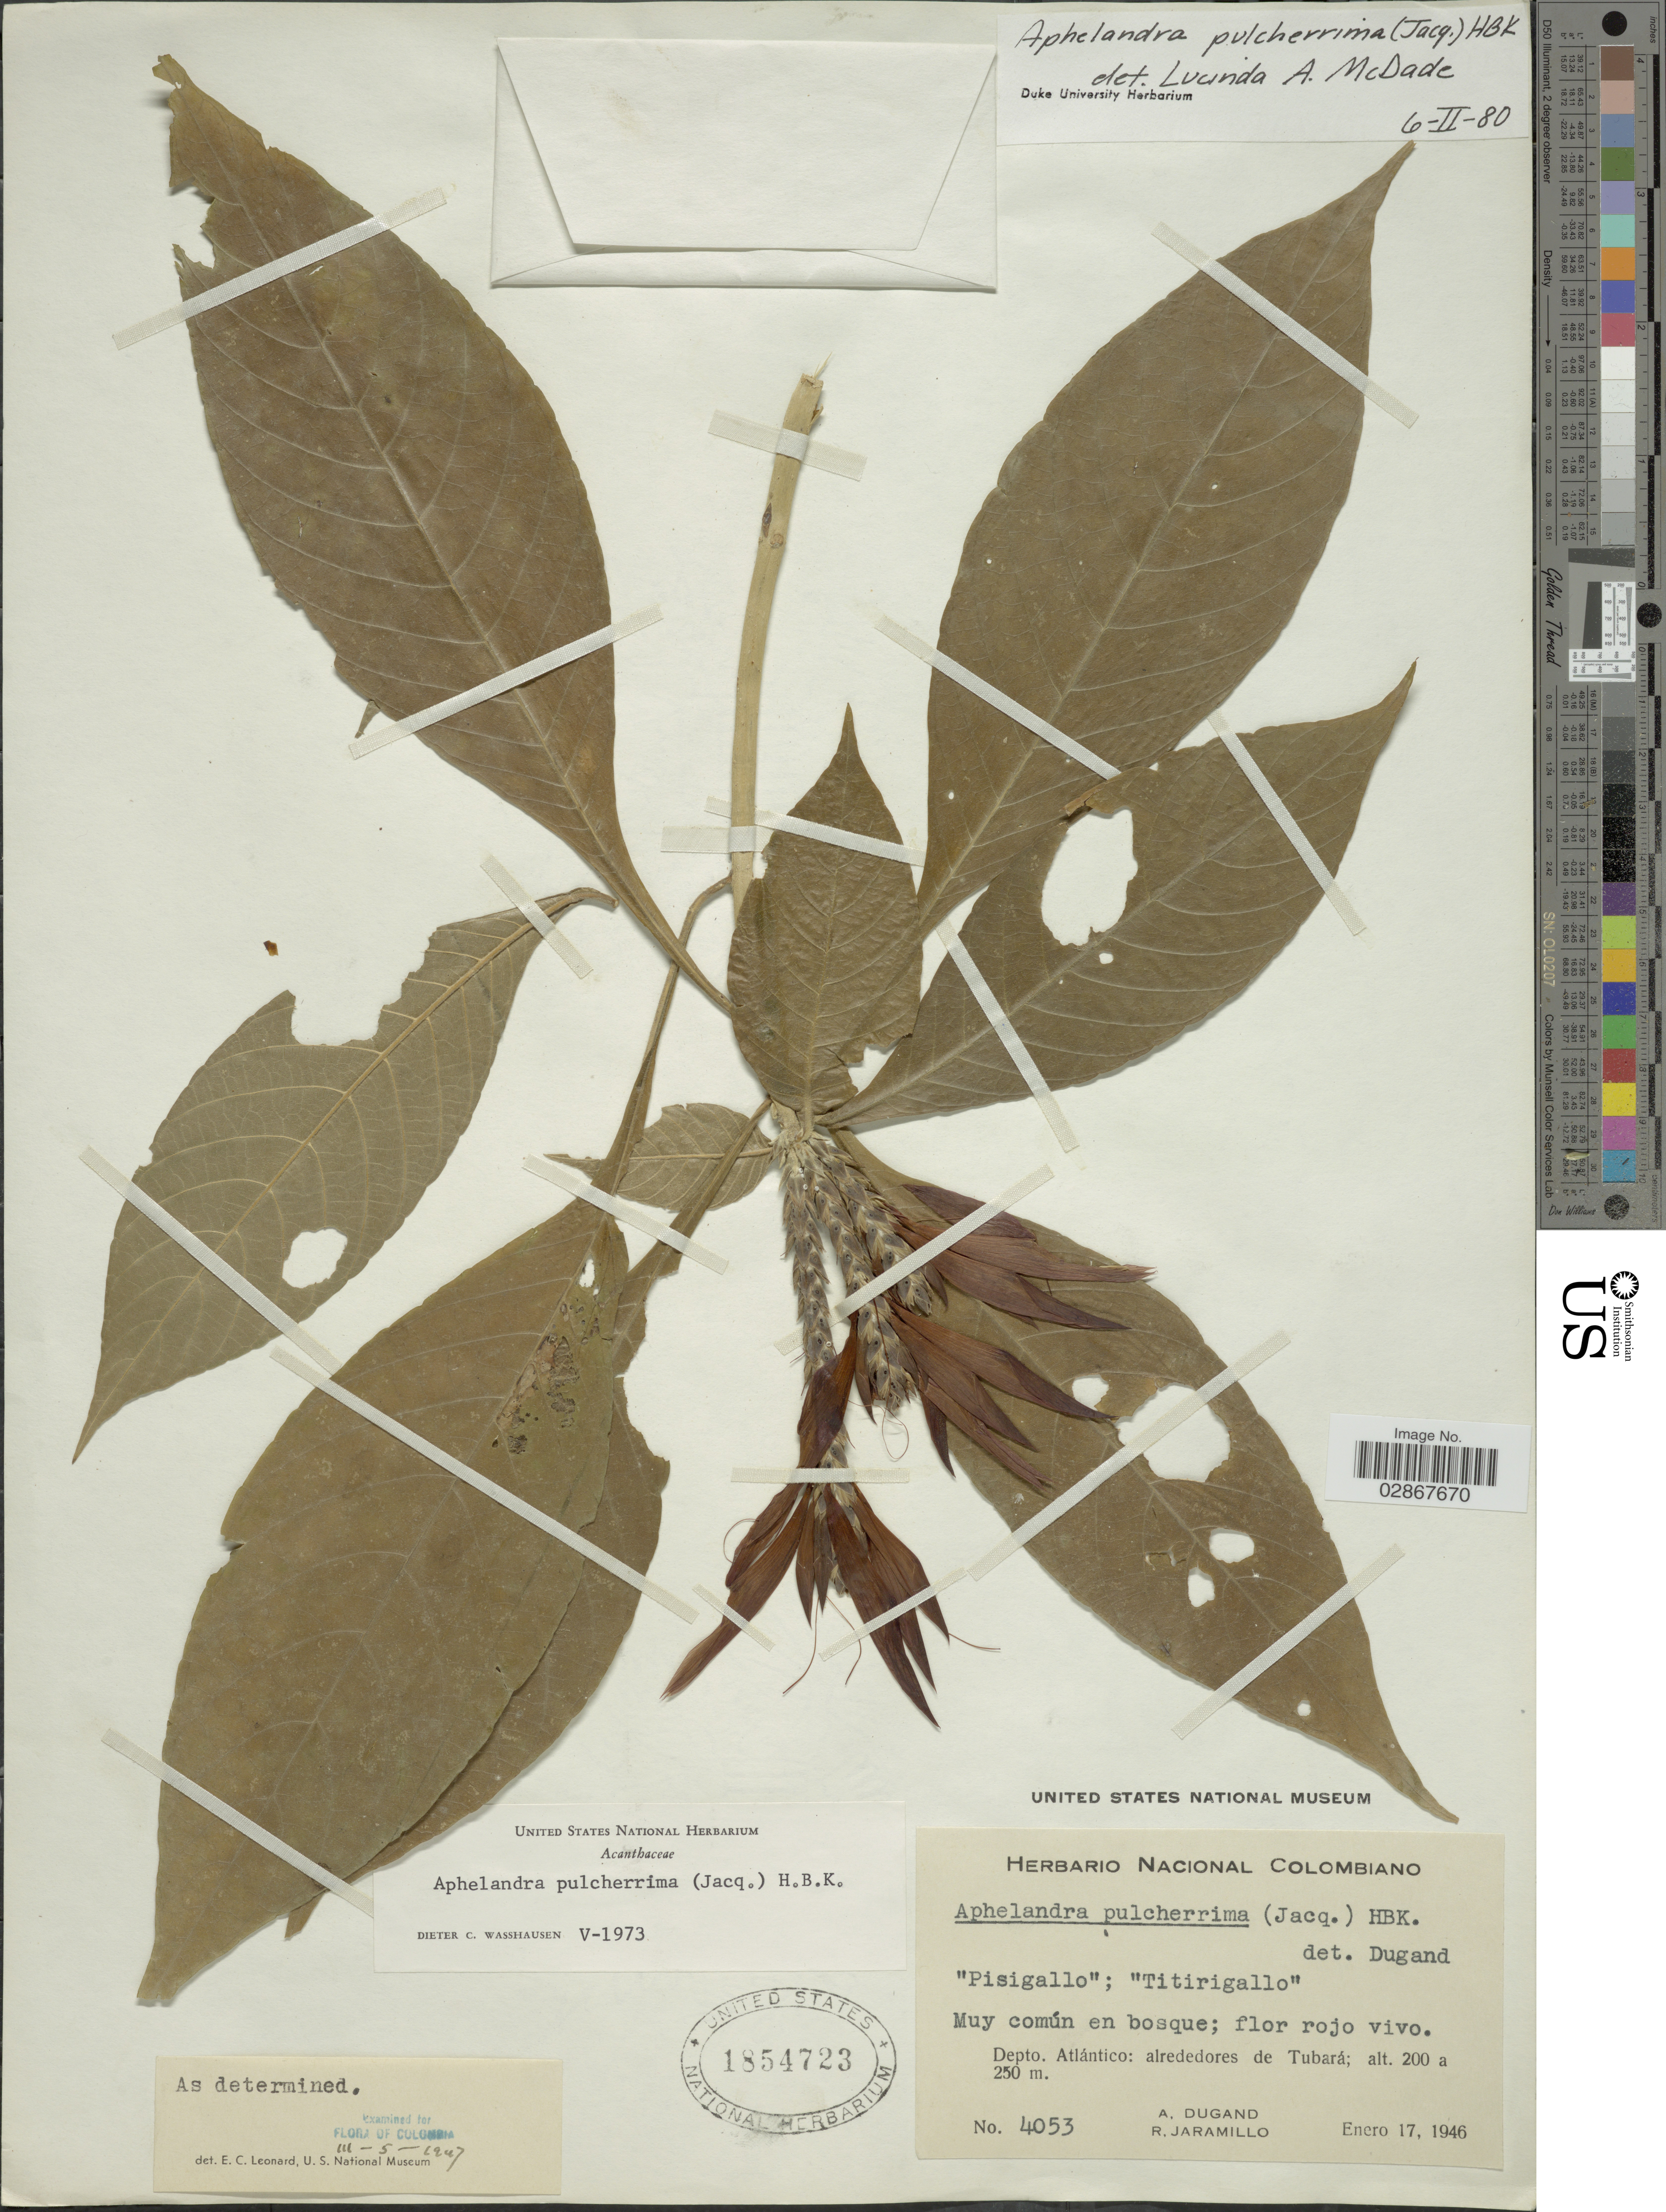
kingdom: Plantae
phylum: Tracheophyta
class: Magnoliopsida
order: Lamiales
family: Acanthaceae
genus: Aphelandra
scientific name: Aphelandra pulcherrima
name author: (Jacq.) Kunth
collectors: A. Dugand & R. Jaramillo M.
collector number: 4053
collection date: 1946-01-17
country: Colombia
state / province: Atlántico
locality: Depto. Atlántico: alrededores de Tubará.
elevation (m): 200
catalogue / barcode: US 1854723